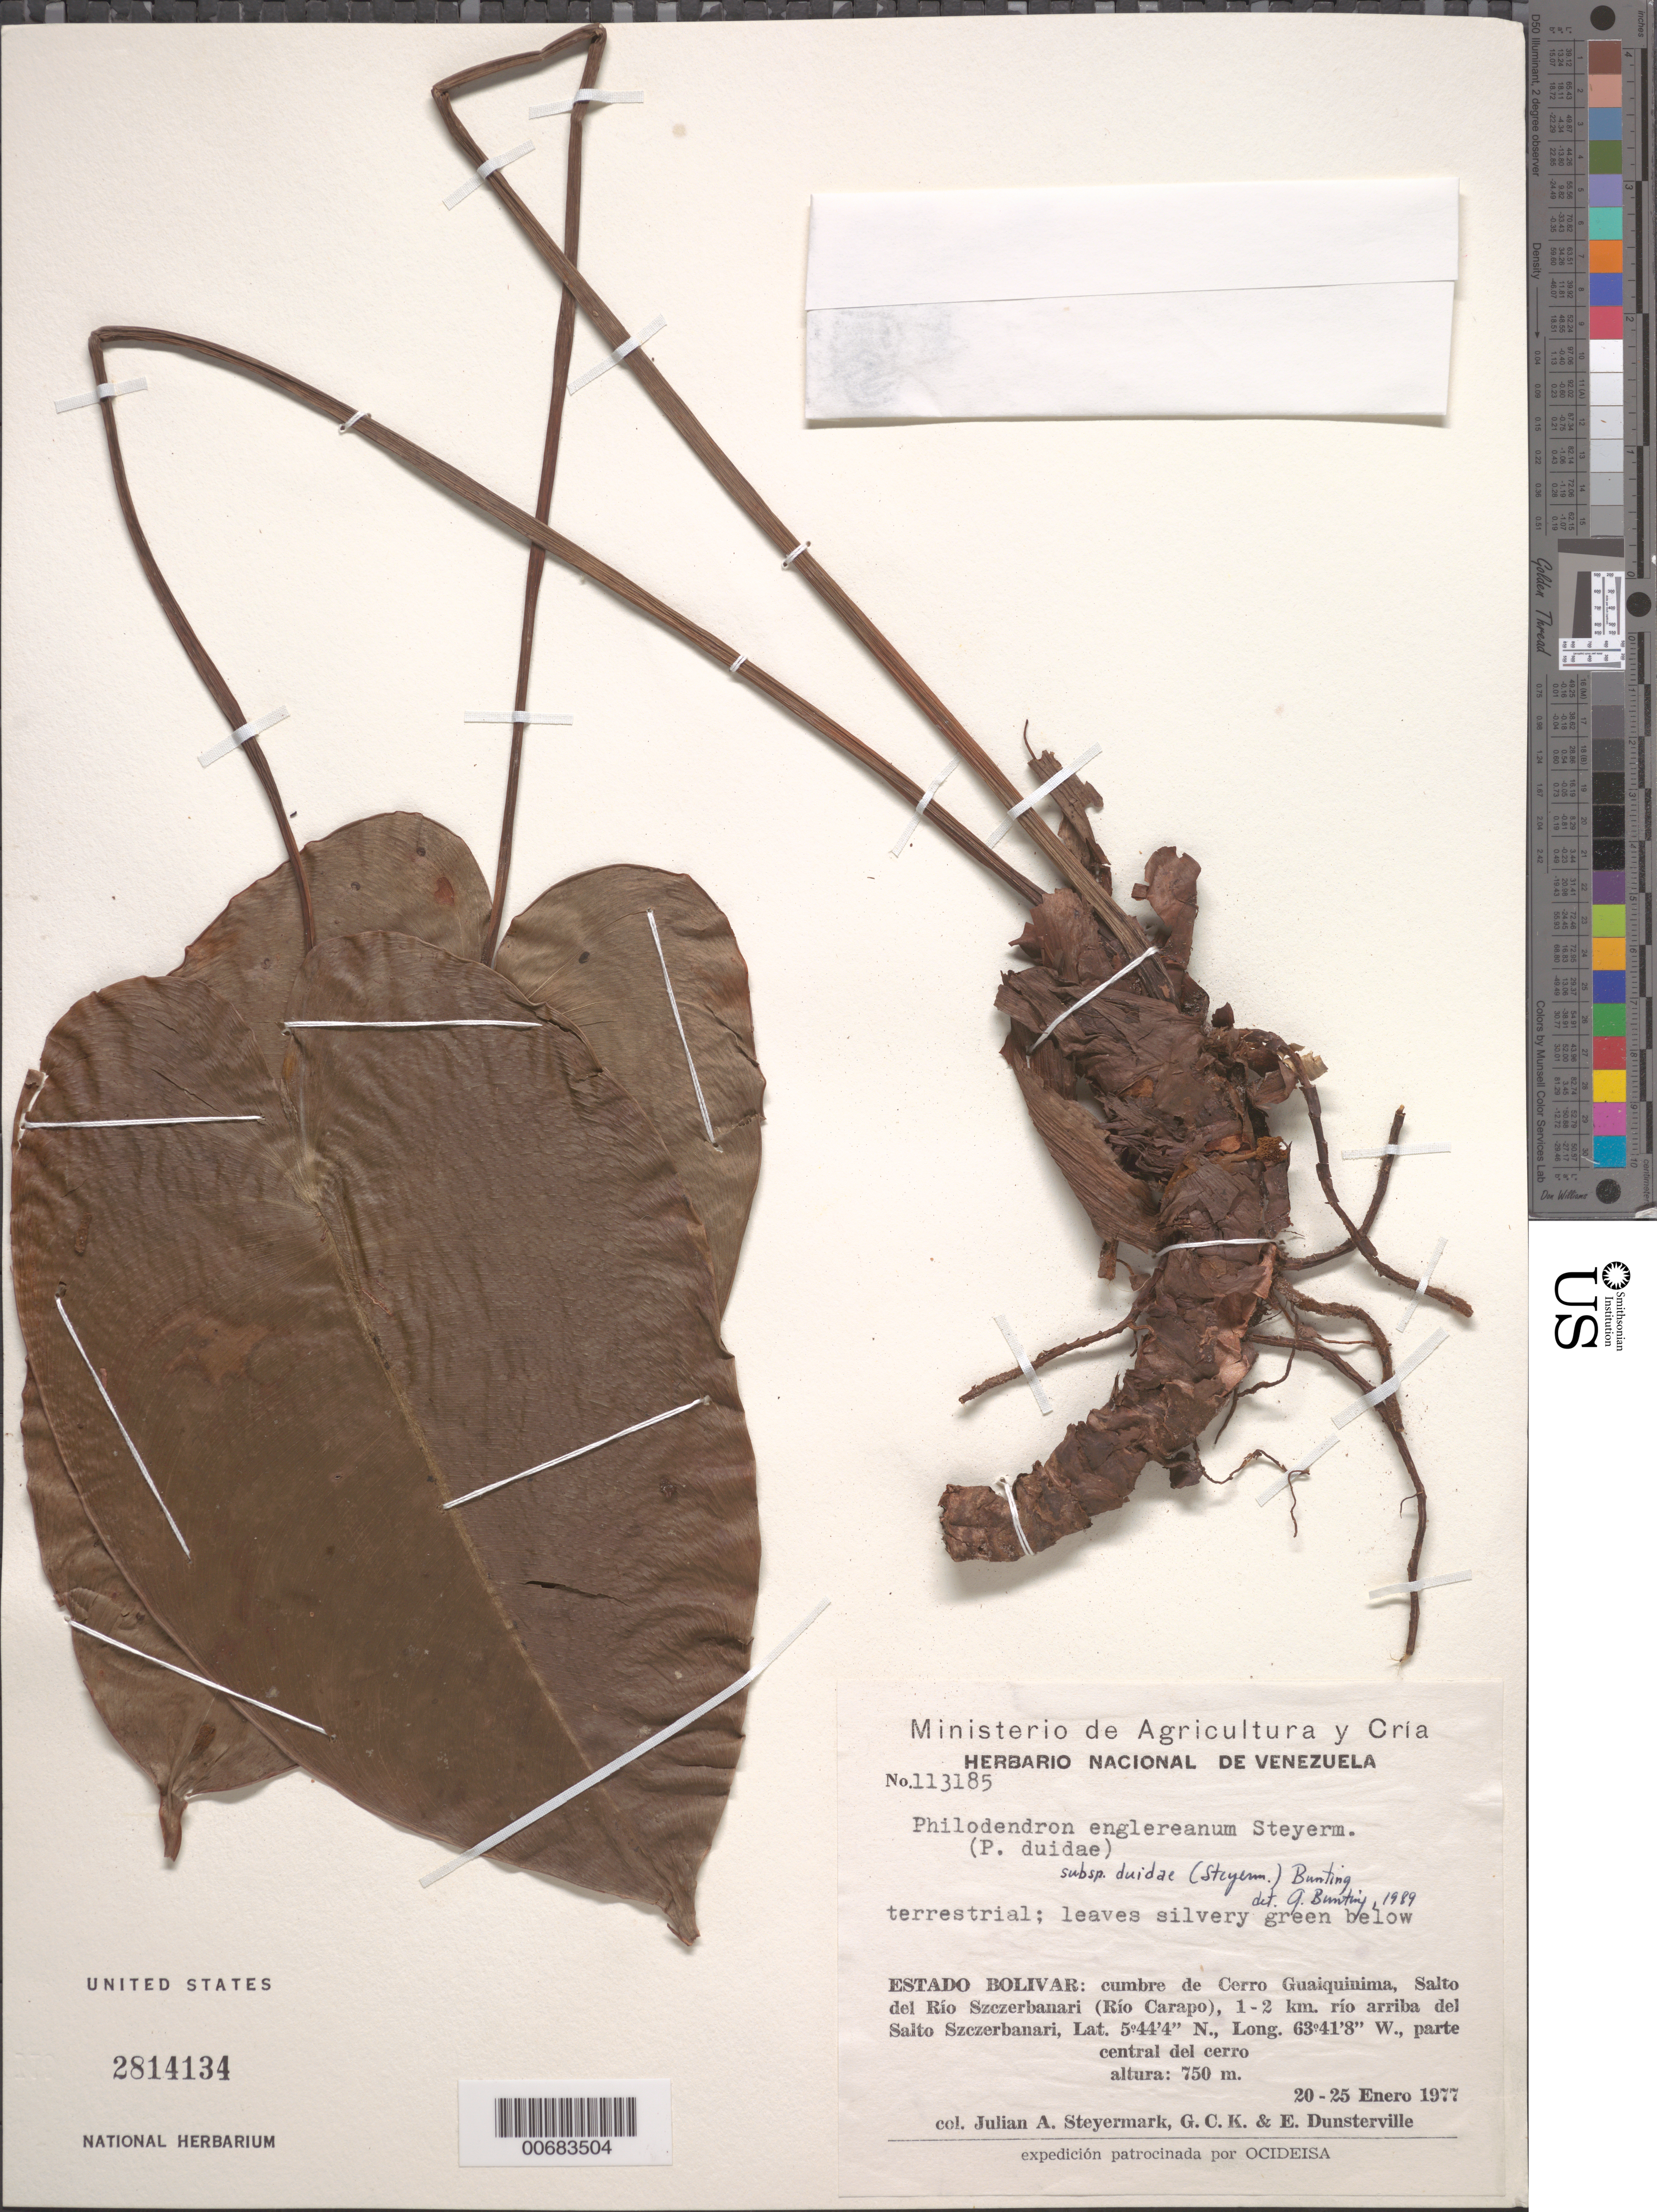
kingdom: Plantae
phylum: Tracheophyta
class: Liliopsida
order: Alismatales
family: Araceae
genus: Philodendron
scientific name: Philodendron englerianum subsp. duidae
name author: (Steyerm.) G.S. Bunting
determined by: Bunting, G. S.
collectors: J. Steyermark, G. C. K. Dunsterville & E. Dunsterville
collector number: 113185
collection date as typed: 20-Jan-77 to 25-Jan-77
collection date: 1977-01-20/1977-01-25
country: Venezuela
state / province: Bolívar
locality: Cerro Guaiquinima, summit, salto del Río Szczerbanari (Río Carapo), 1-2 km río arriba del Salto Szczerbanari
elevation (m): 750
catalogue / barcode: US 2814134